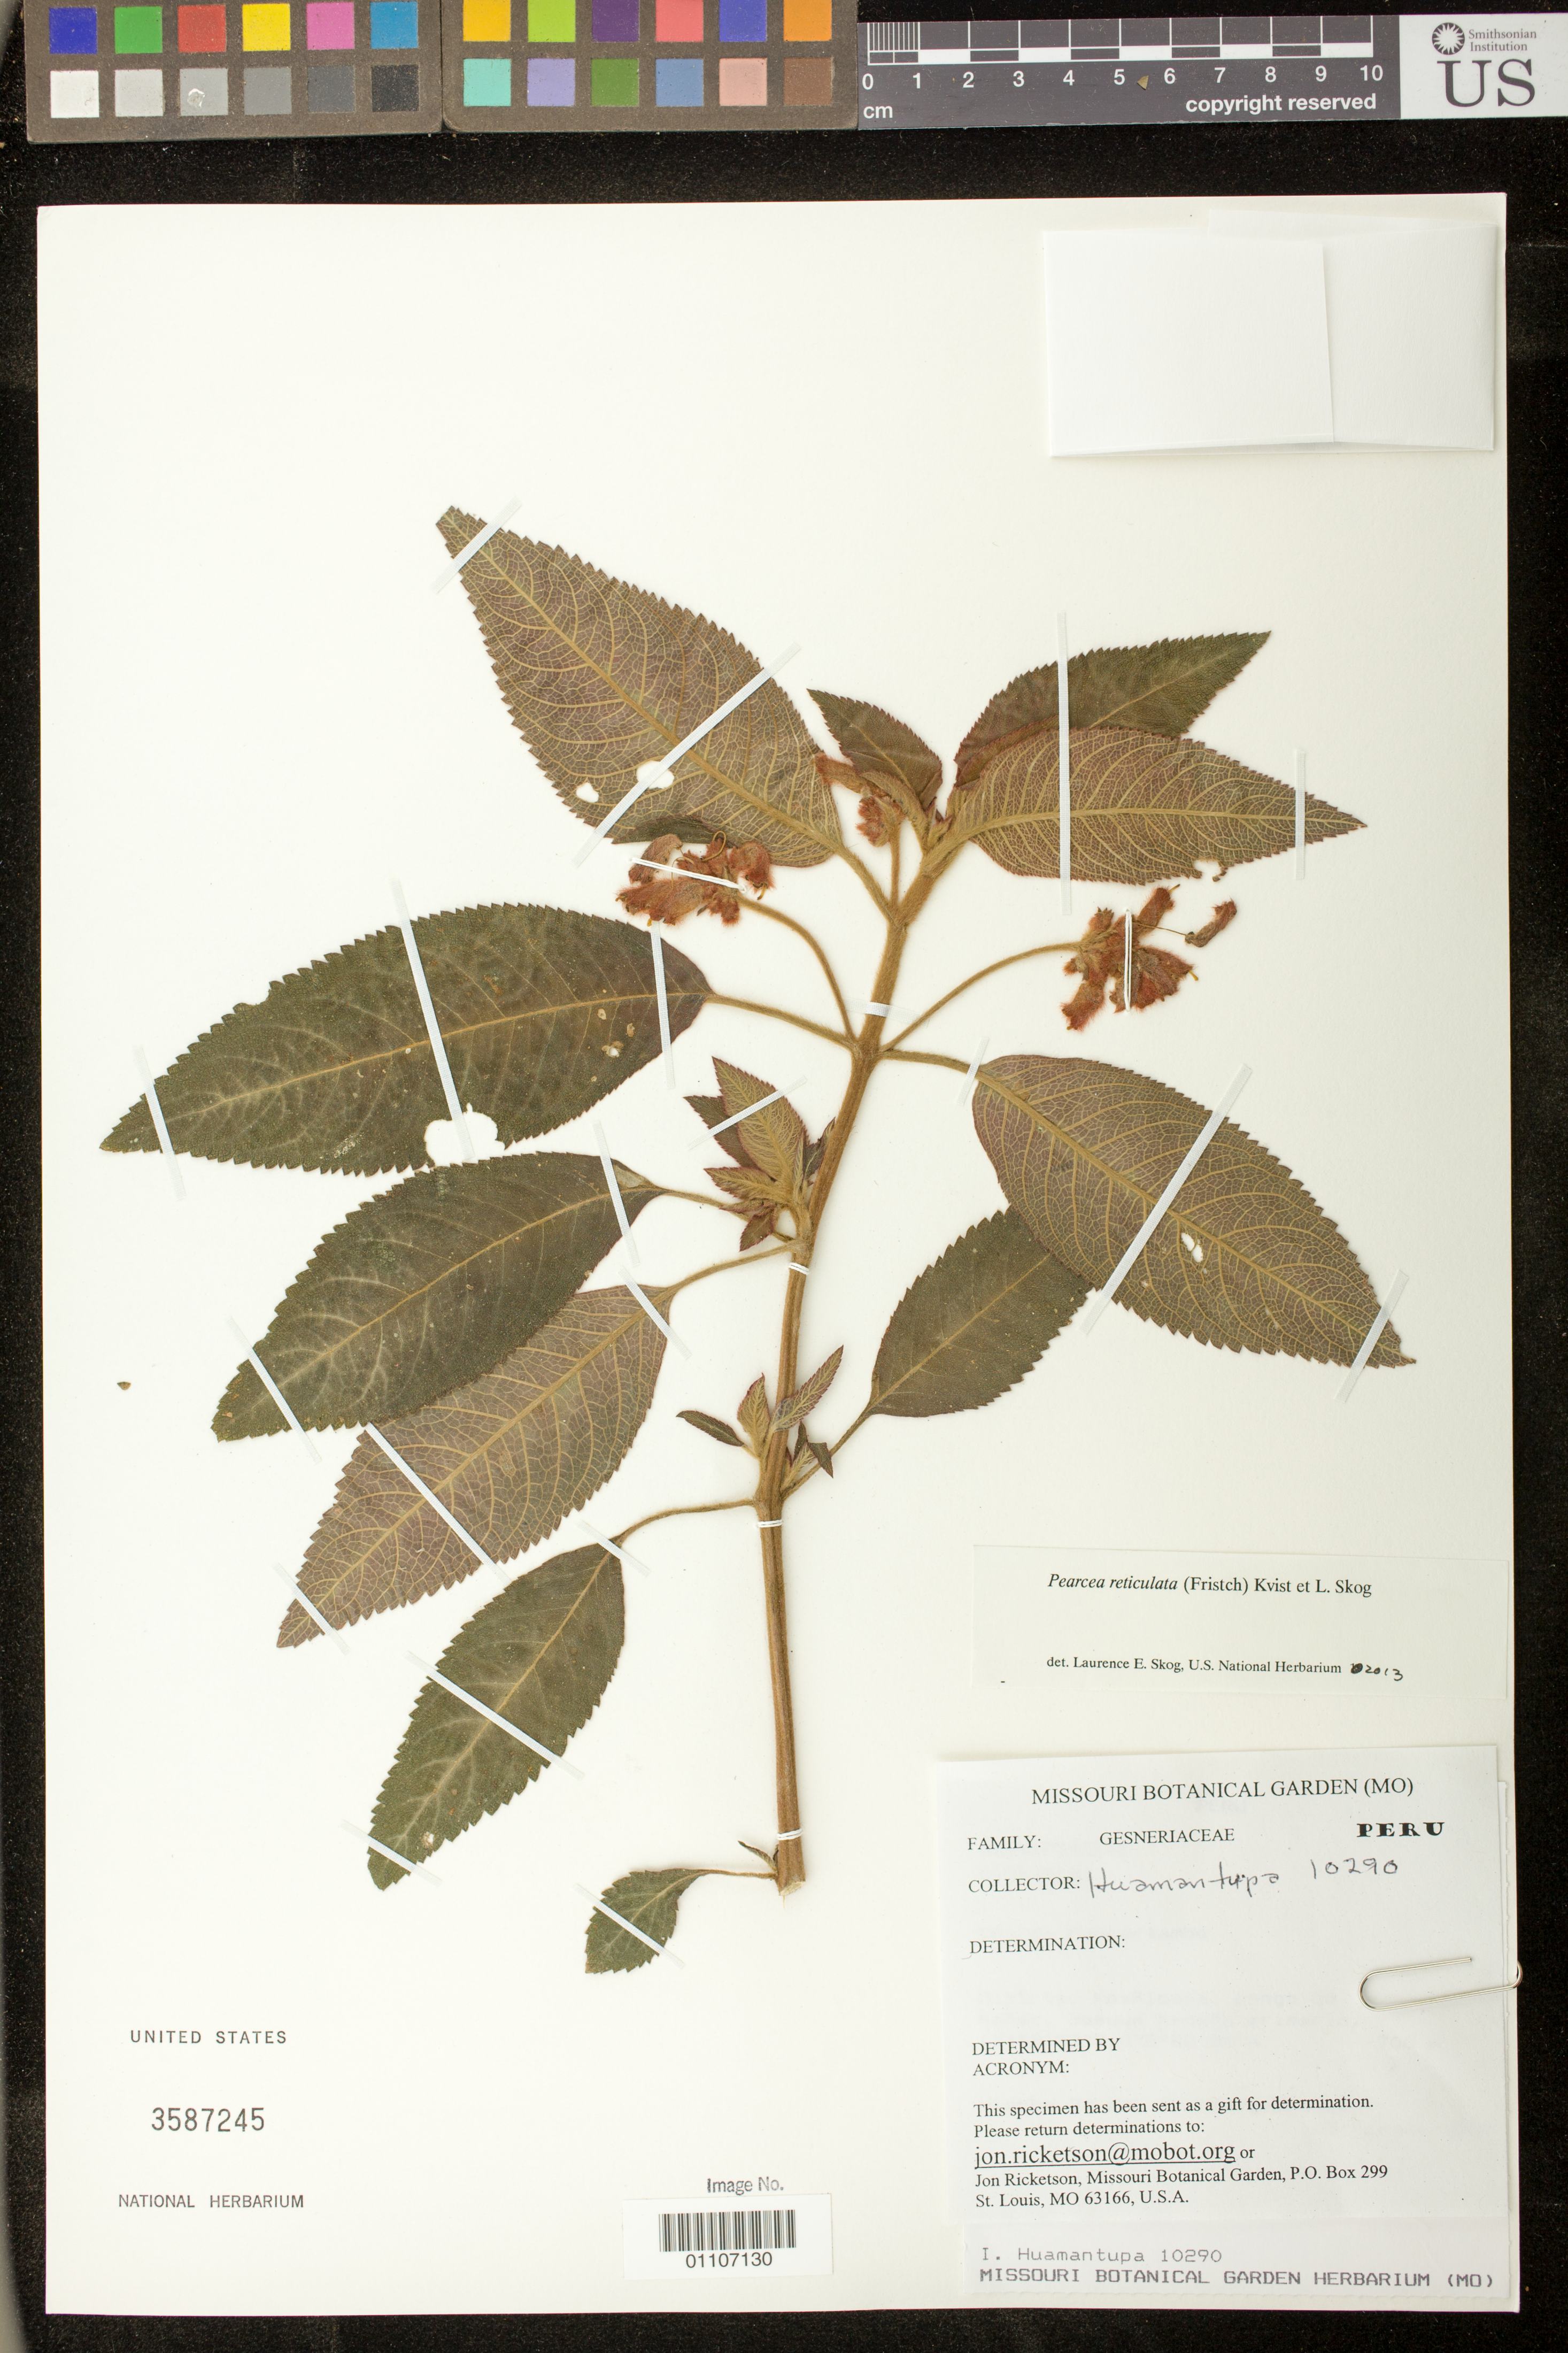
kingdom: Plantae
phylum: Tracheophyta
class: Magnoliopsida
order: Lamiales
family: Gesneriaceae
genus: Pearcea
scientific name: Pearcea reticulata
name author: (Fritsch) L.P. Kvist & L.E. Skog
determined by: Skog, Laurence E.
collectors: I. Huamantupa et al.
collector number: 10290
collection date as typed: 05 Agosto 2007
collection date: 2007-08-05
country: Peru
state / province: Cusco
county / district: Paucartambo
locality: Distrito Kosnipata, Comunidad de Keros.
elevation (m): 700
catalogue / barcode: US 3587245